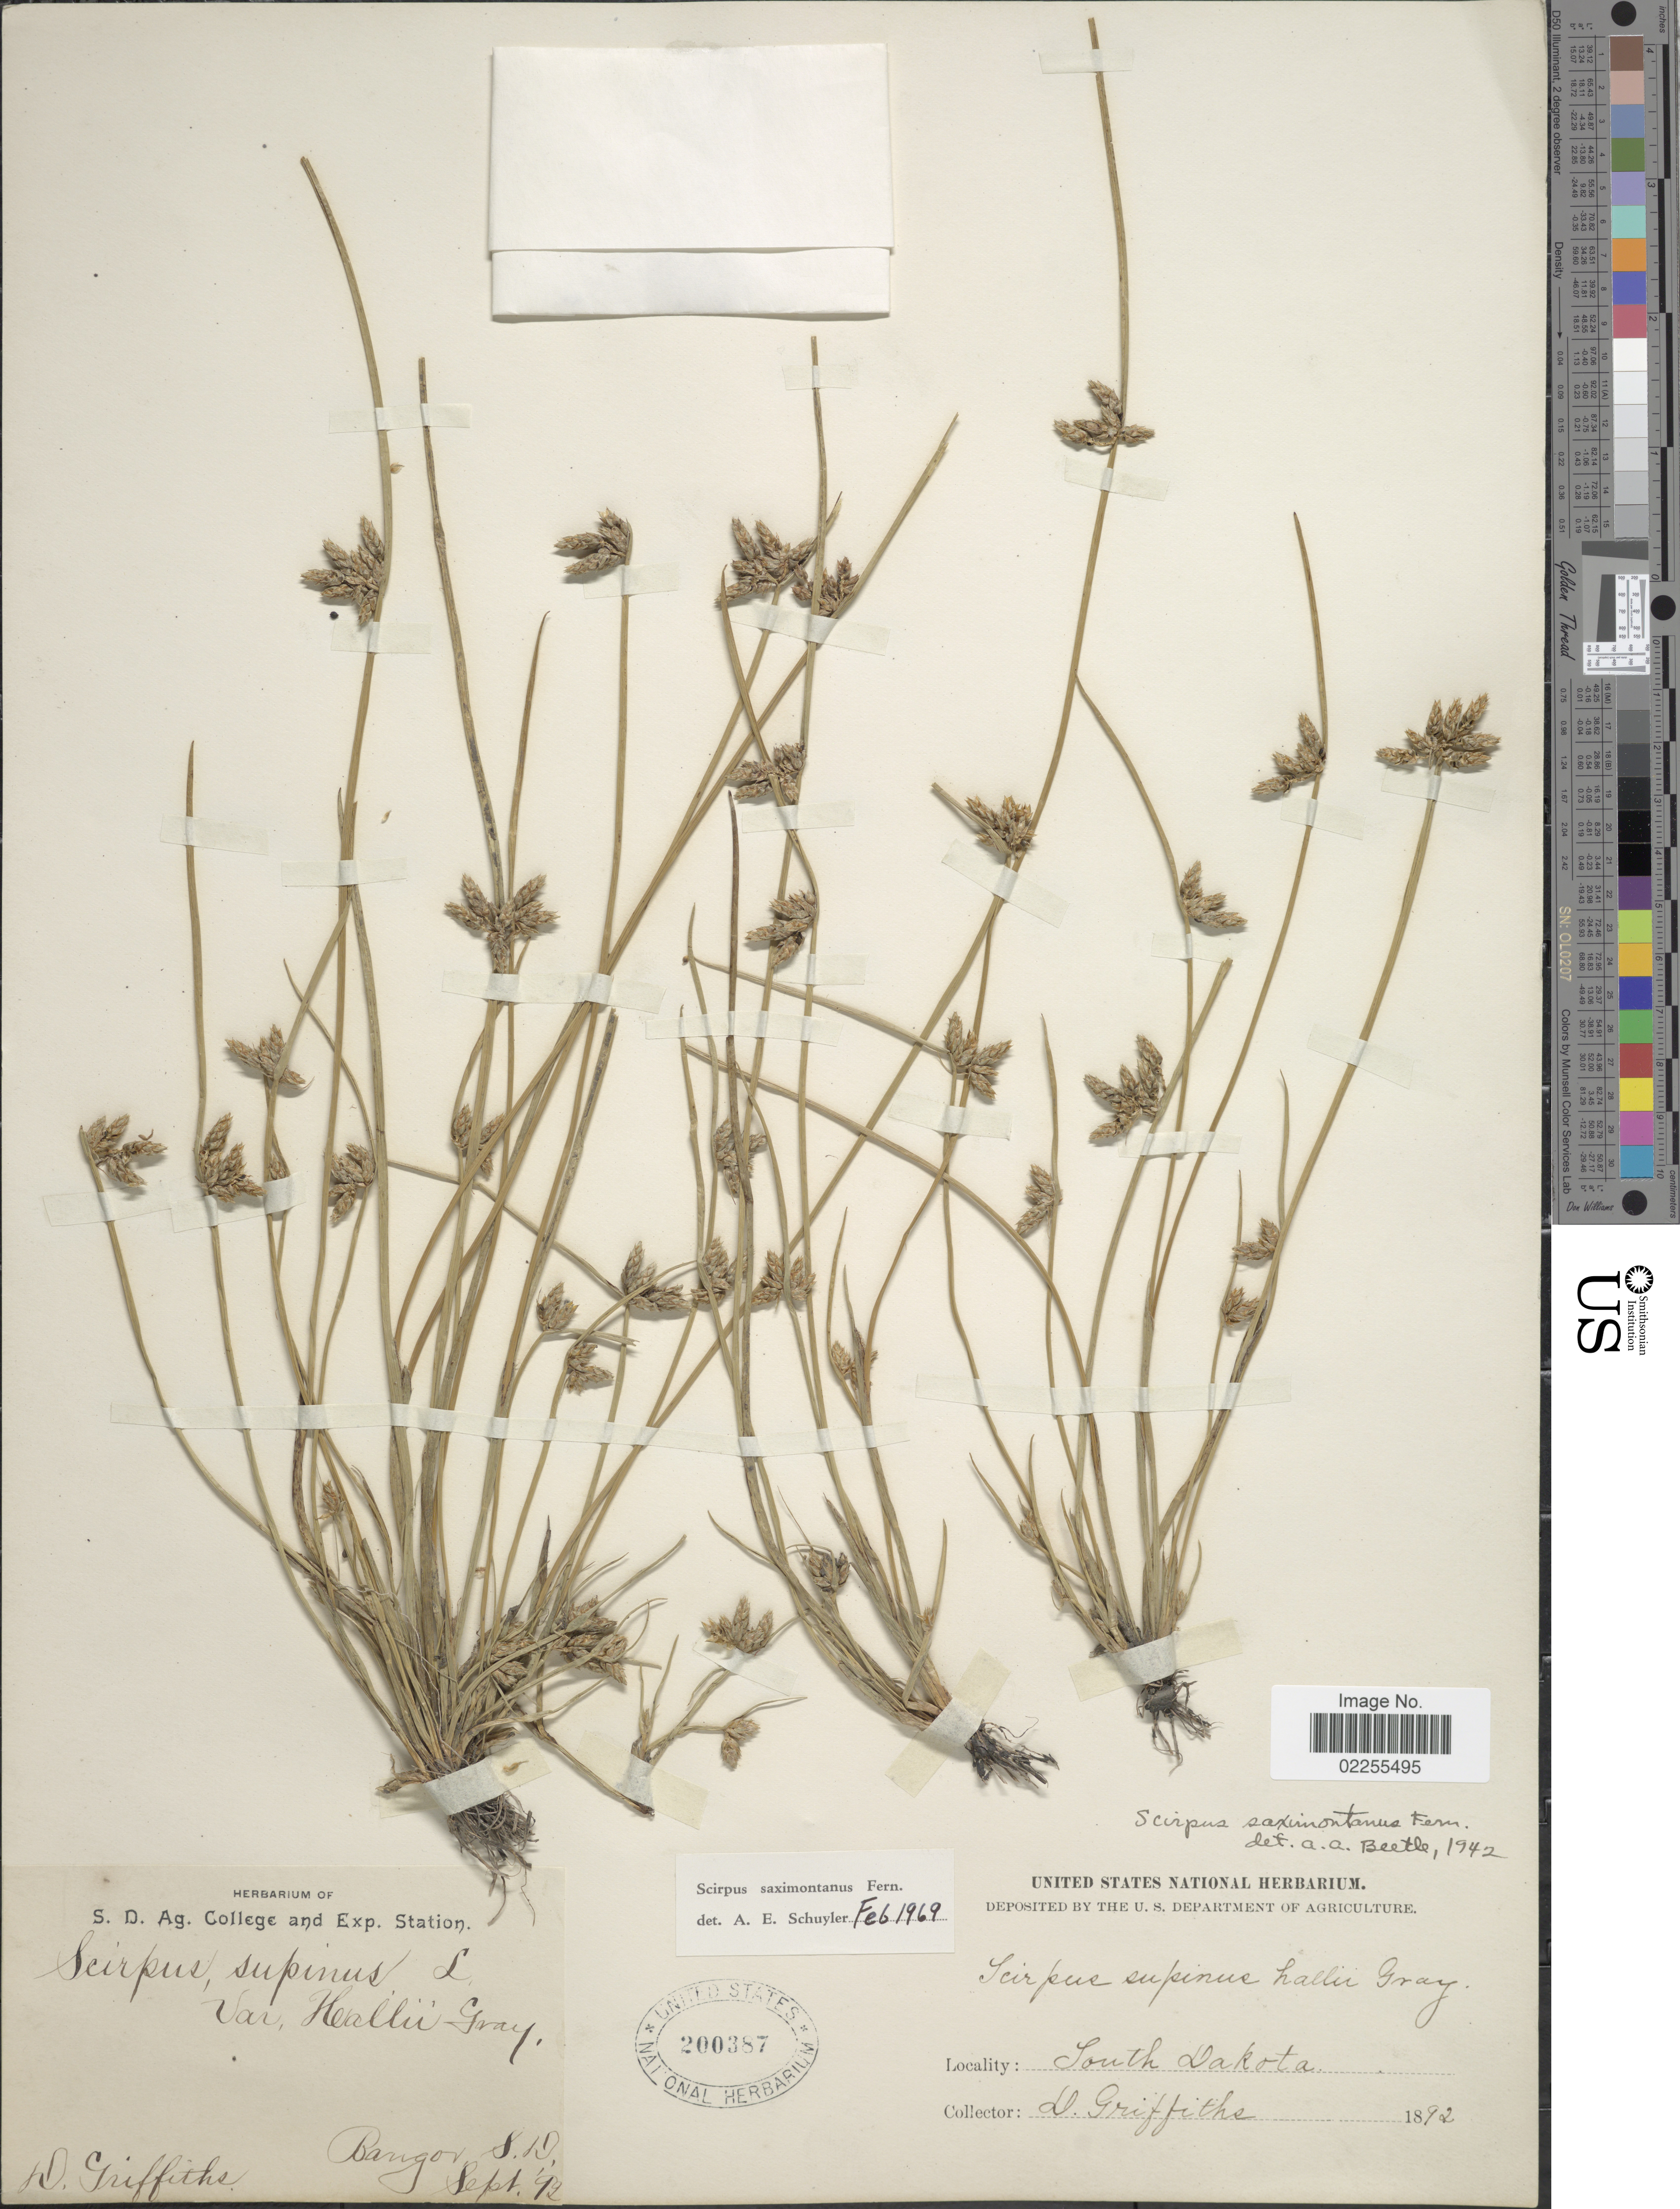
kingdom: Plantae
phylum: Tracheophyta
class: Liliopsida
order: Poales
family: Cyperaceae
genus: Schoenoplectus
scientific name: Schoenoplectus saximontanus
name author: (Fernald) J. Raynal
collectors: D. Griffiths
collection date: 1892-09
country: United States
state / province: South Dakota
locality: Bangor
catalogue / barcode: US 200387